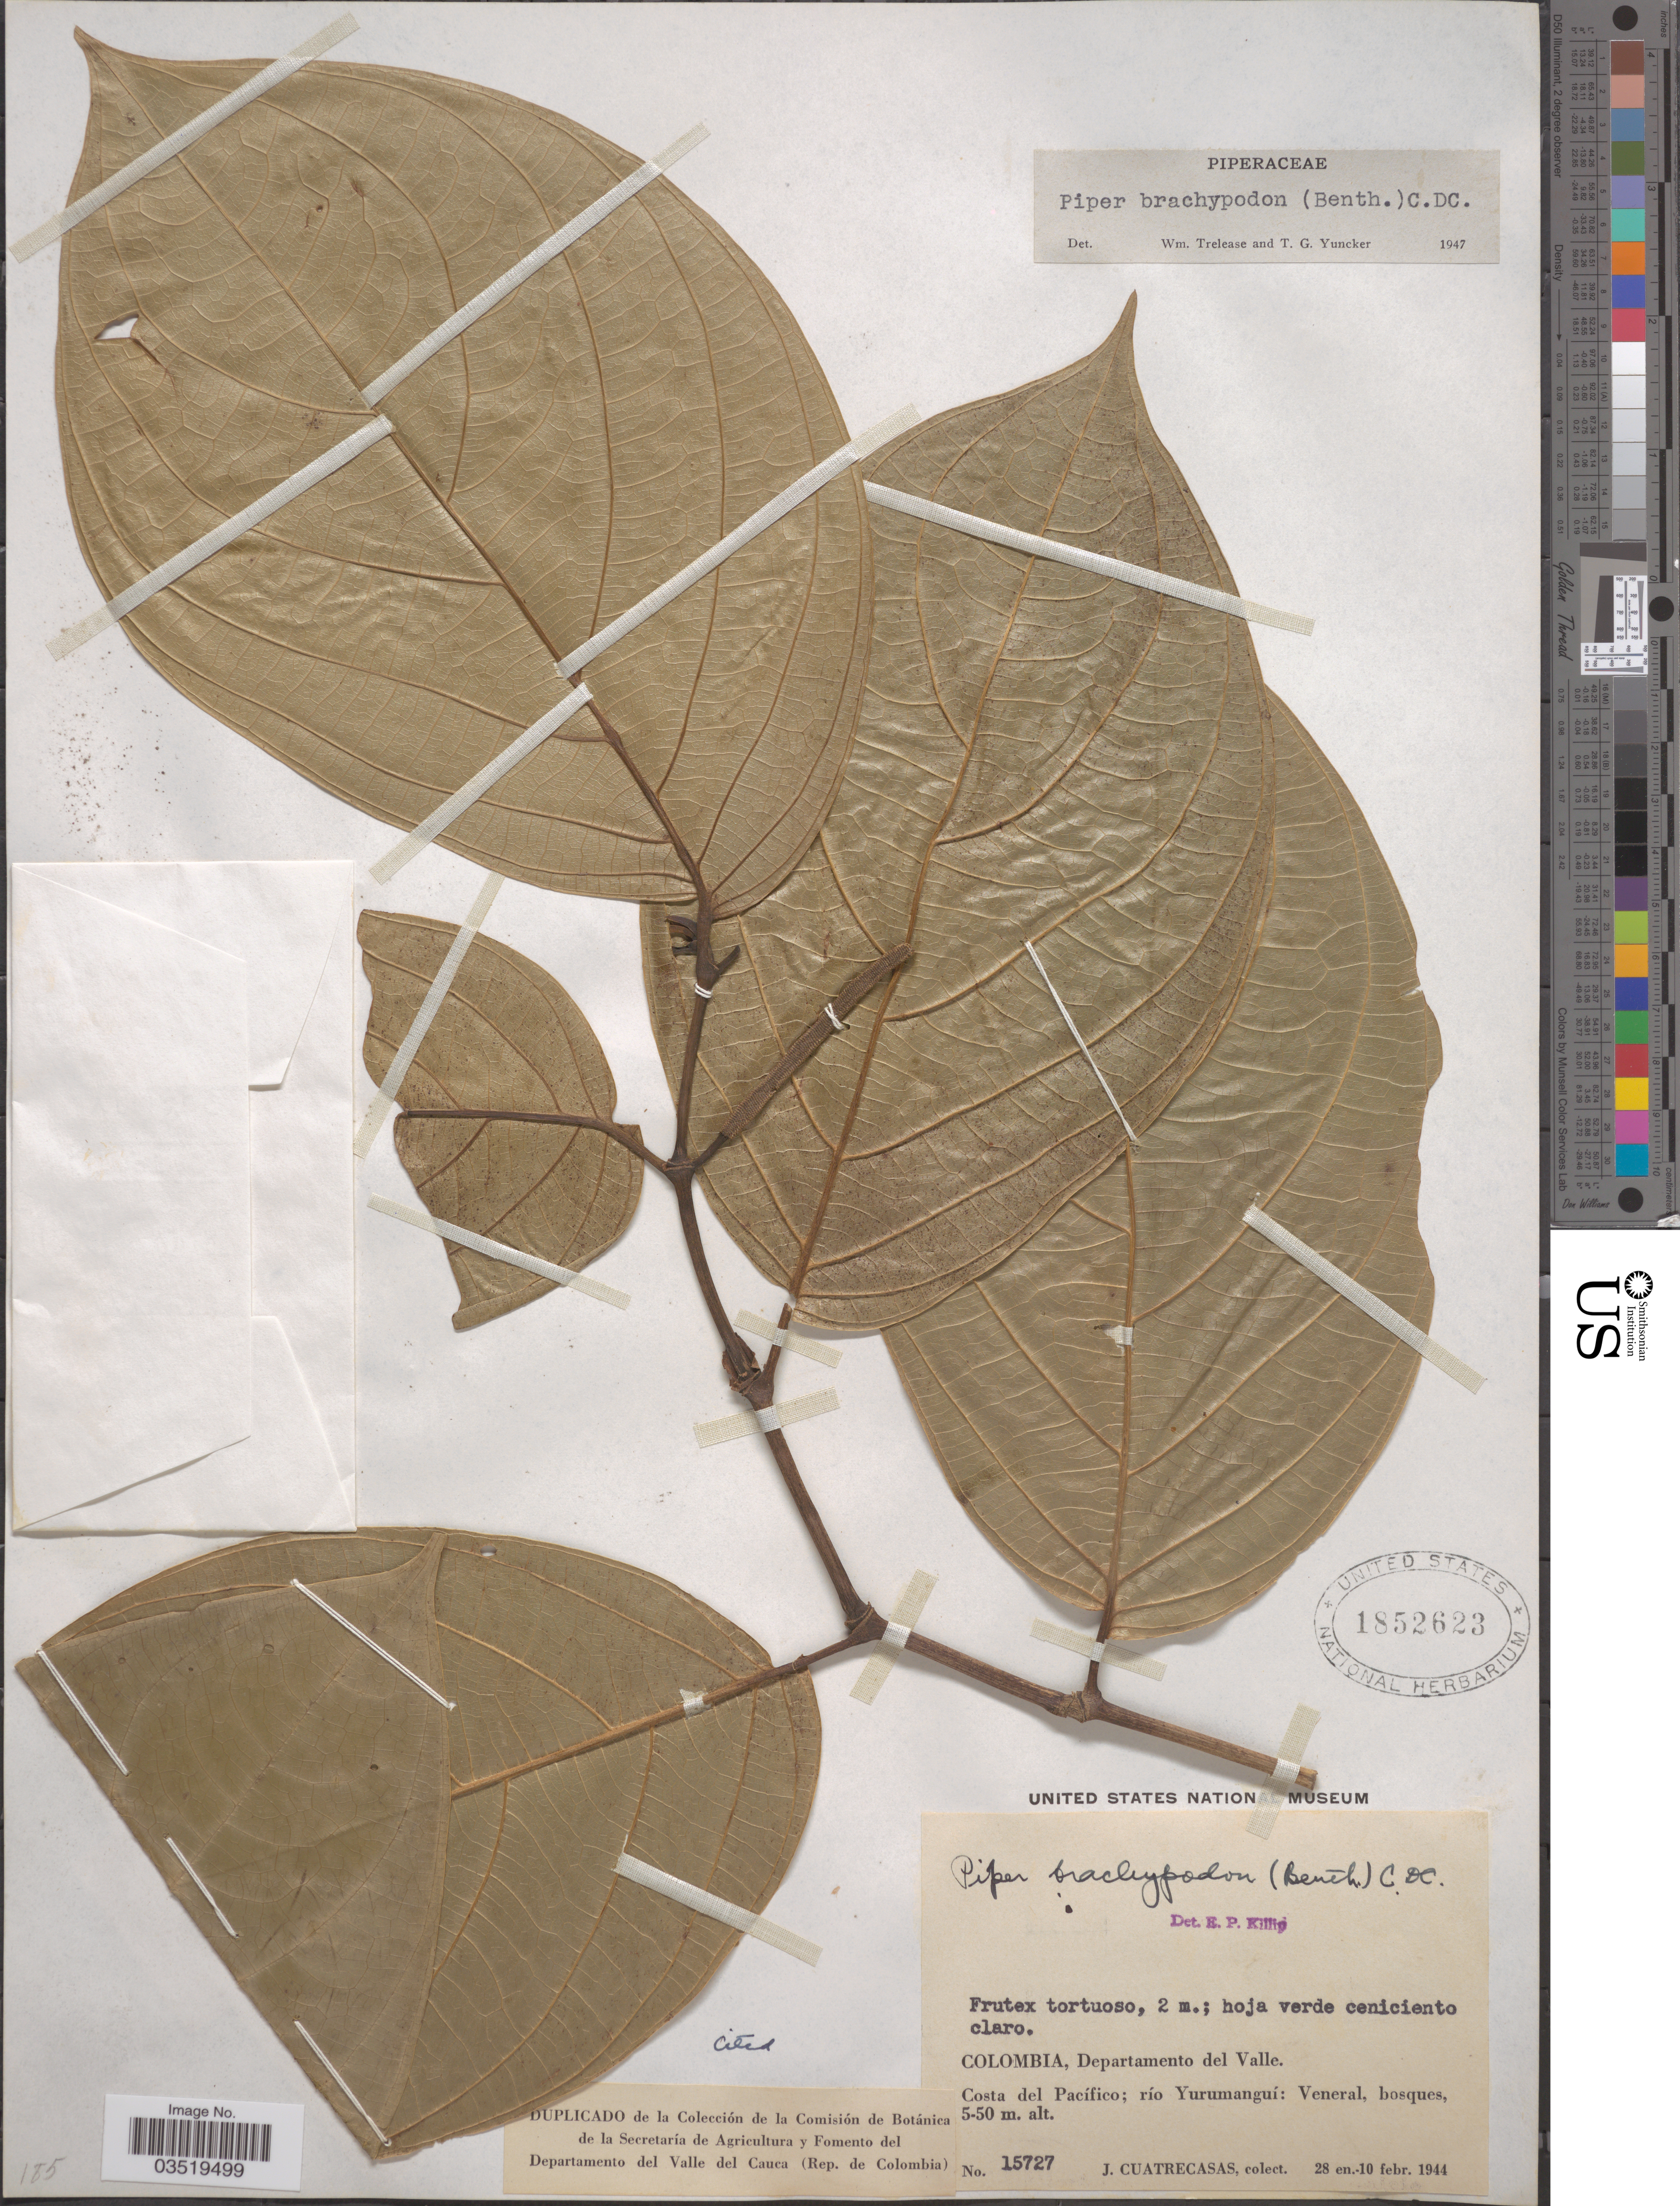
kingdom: Plantae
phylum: Tracheophyta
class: Magnoliopsida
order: Piperales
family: Piperaceae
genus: Piper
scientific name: Piper brachypodon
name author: (Benth.) C. DC.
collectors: J. Cuatrecasas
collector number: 15727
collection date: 1944-01-28/1944-02-10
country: Colombia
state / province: Valle del Cauca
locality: Departamento del Valle. Costa del Pacífico; río Yurumanguí: Veneral.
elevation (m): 5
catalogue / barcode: US 1852623